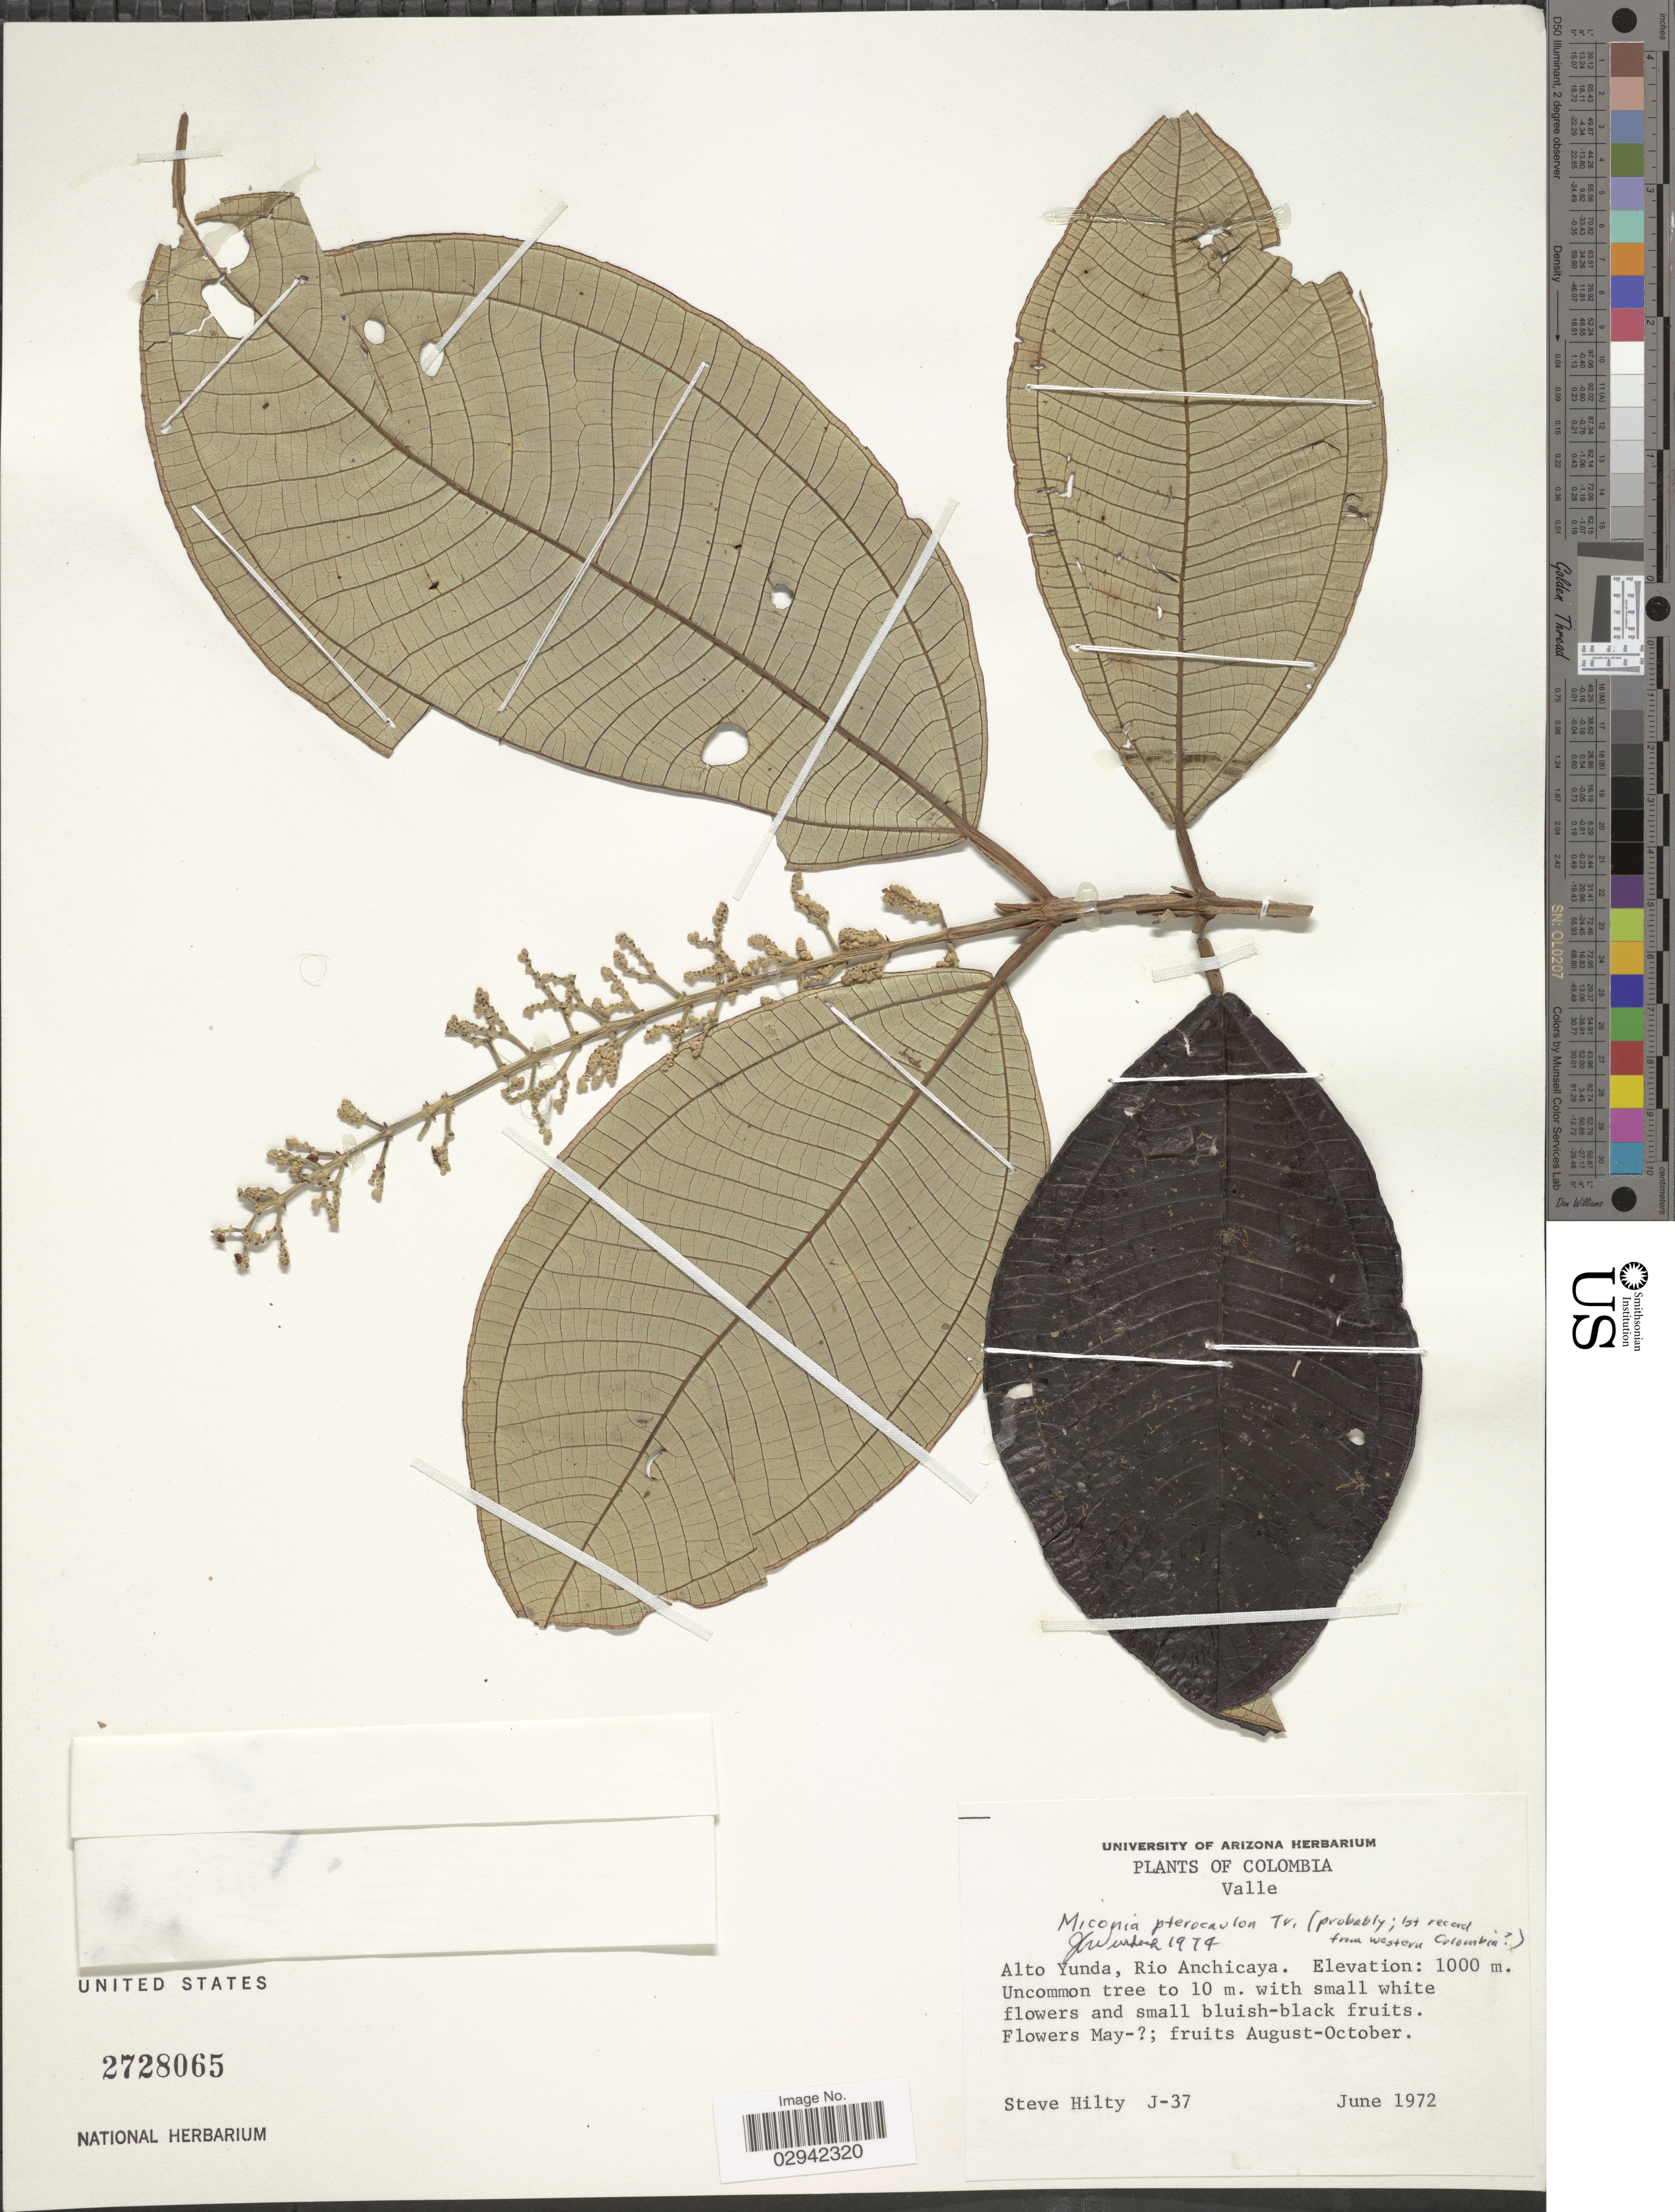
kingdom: Plantae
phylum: Tracheophyta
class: Magnoliopsida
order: Myrtales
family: Melastomataceae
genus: Miconia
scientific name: Miconia pterocaulon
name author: Triana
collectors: S. Hilty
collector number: J-37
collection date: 1972-06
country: Colombia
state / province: Valle del Cauca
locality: Alto Yunda, Rio Anchicaya.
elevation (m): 1000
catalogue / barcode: US 2728065